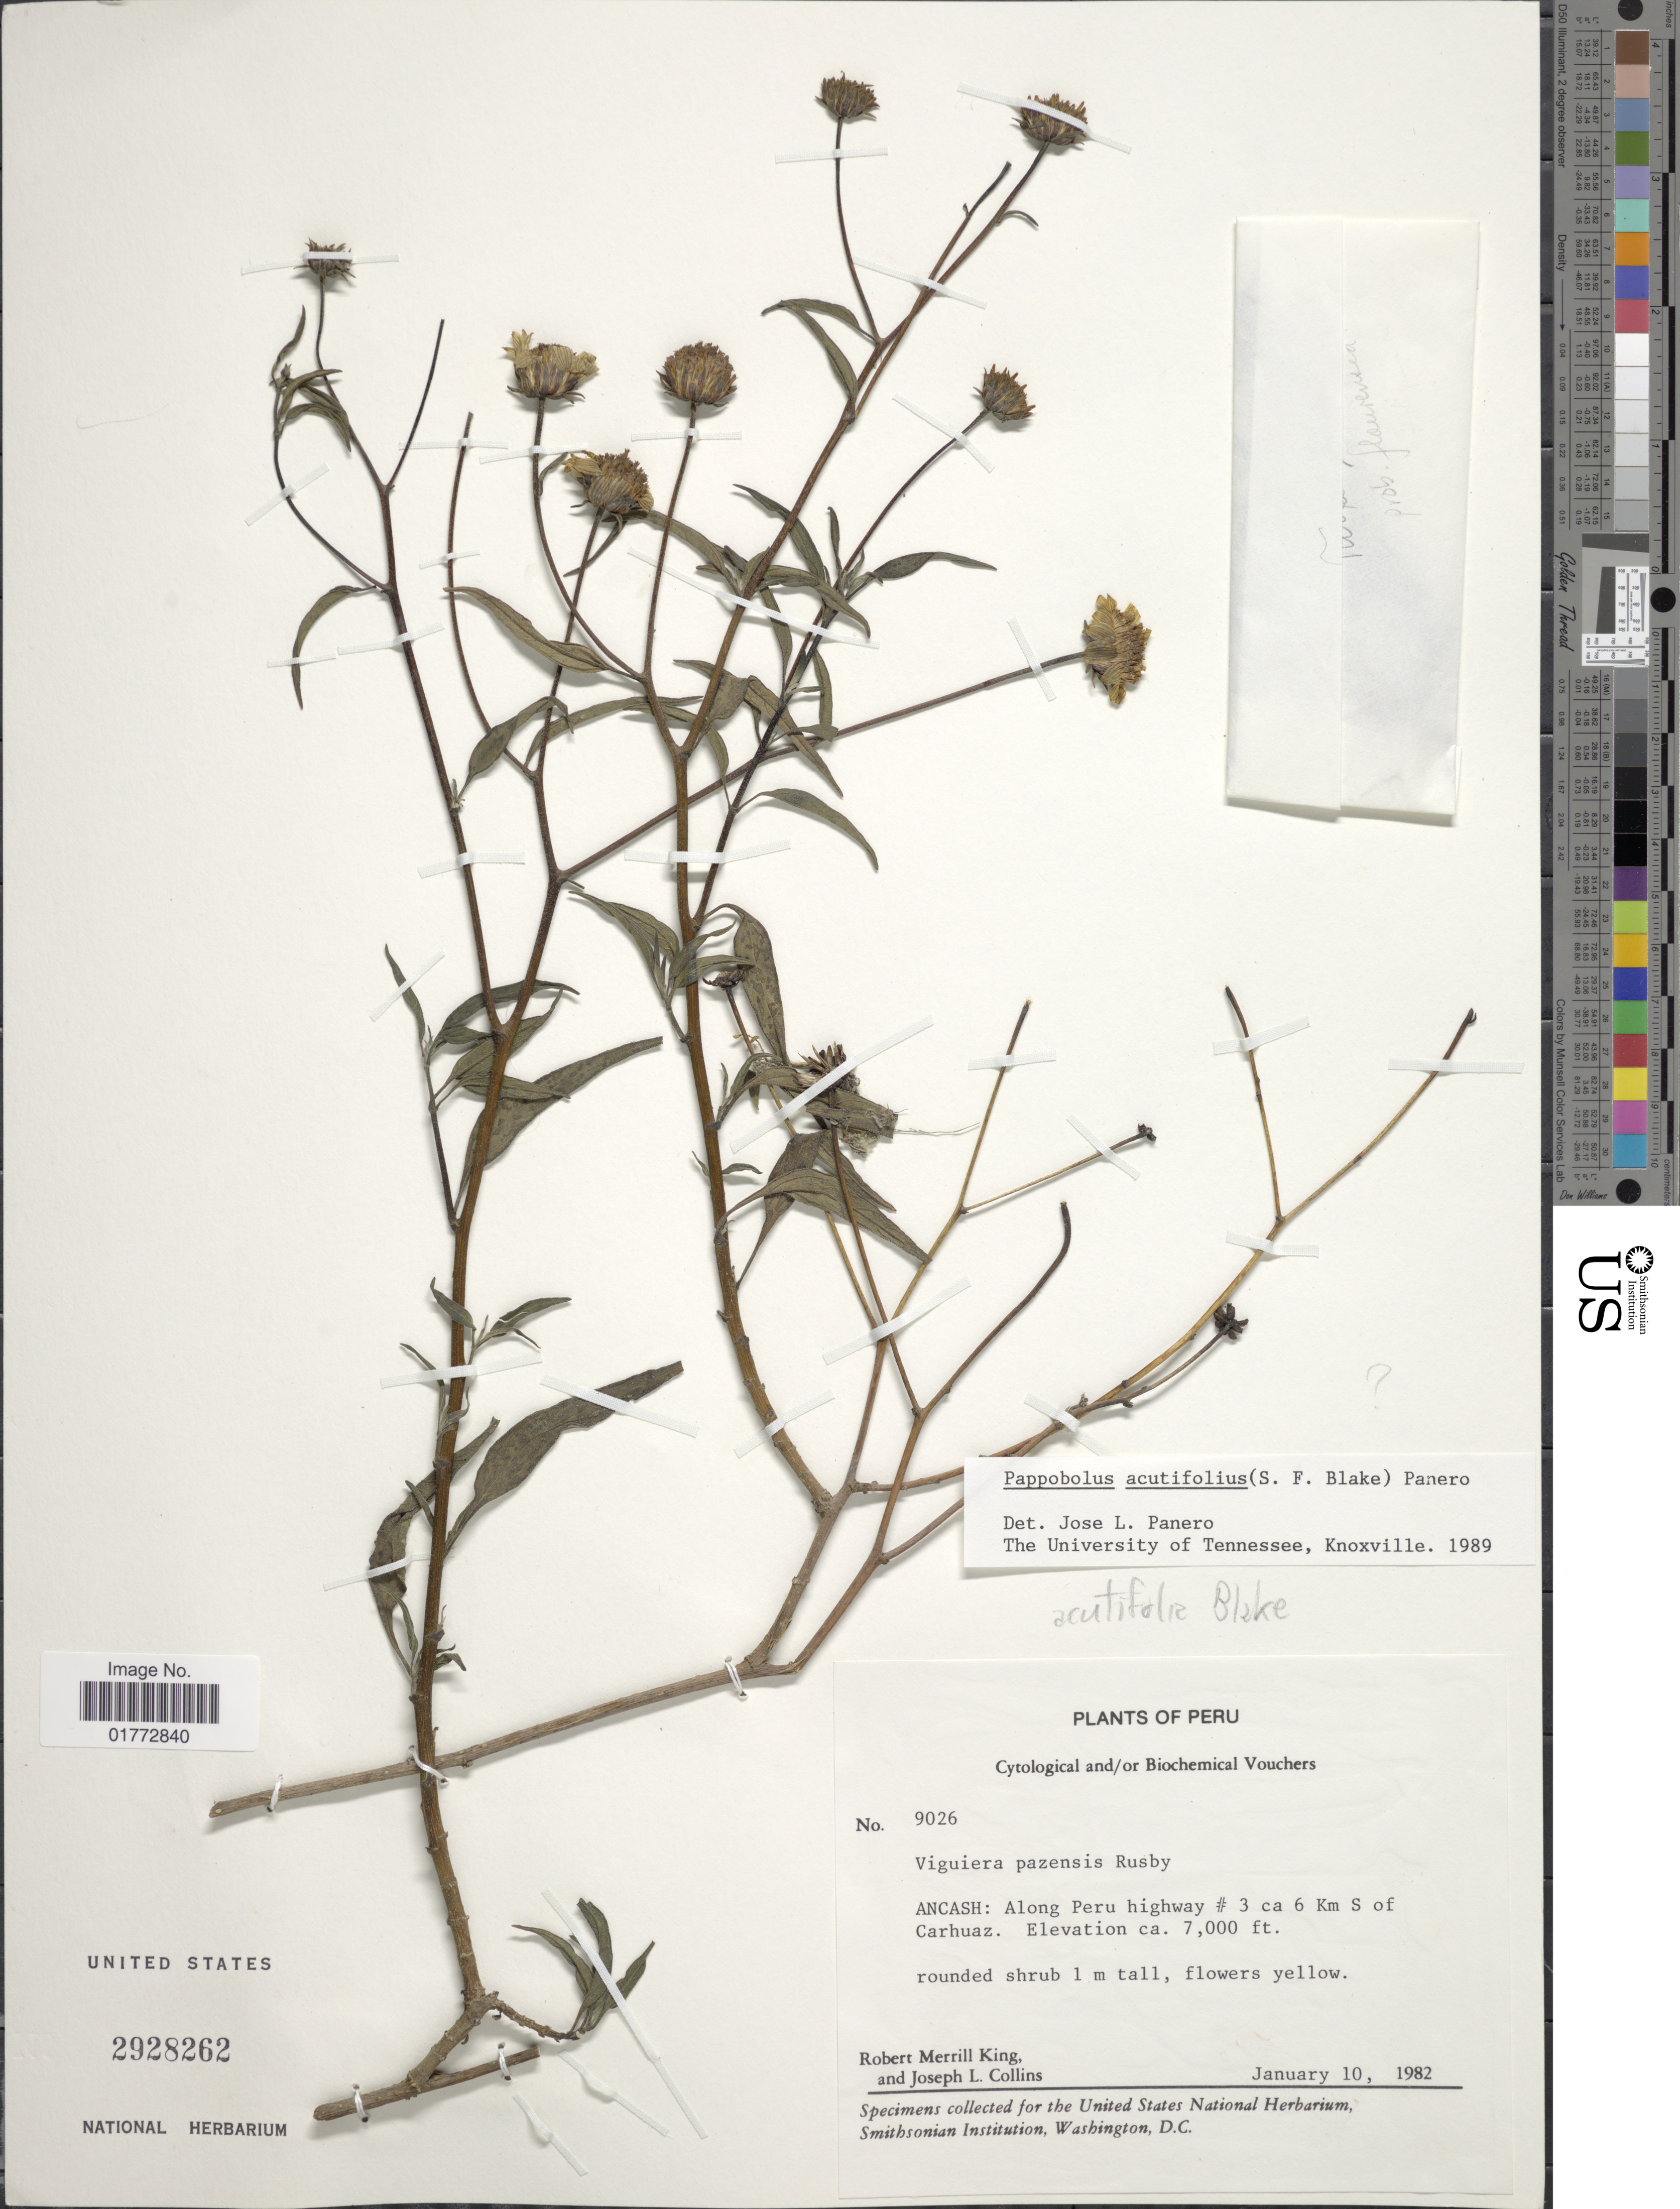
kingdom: Plantae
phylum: Tracheophyta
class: Magnoliopsida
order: Asterales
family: Asteraceae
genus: Pappobolus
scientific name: Pappobolus acutifolia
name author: (S.F. Blake) Panero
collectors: R. M. King & J. L. Collins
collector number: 9026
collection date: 1982-01-10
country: Peru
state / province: Ancash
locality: Along Peru highway #3 ca 6 Km S of Carhuaz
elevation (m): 2134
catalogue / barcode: US 2928262